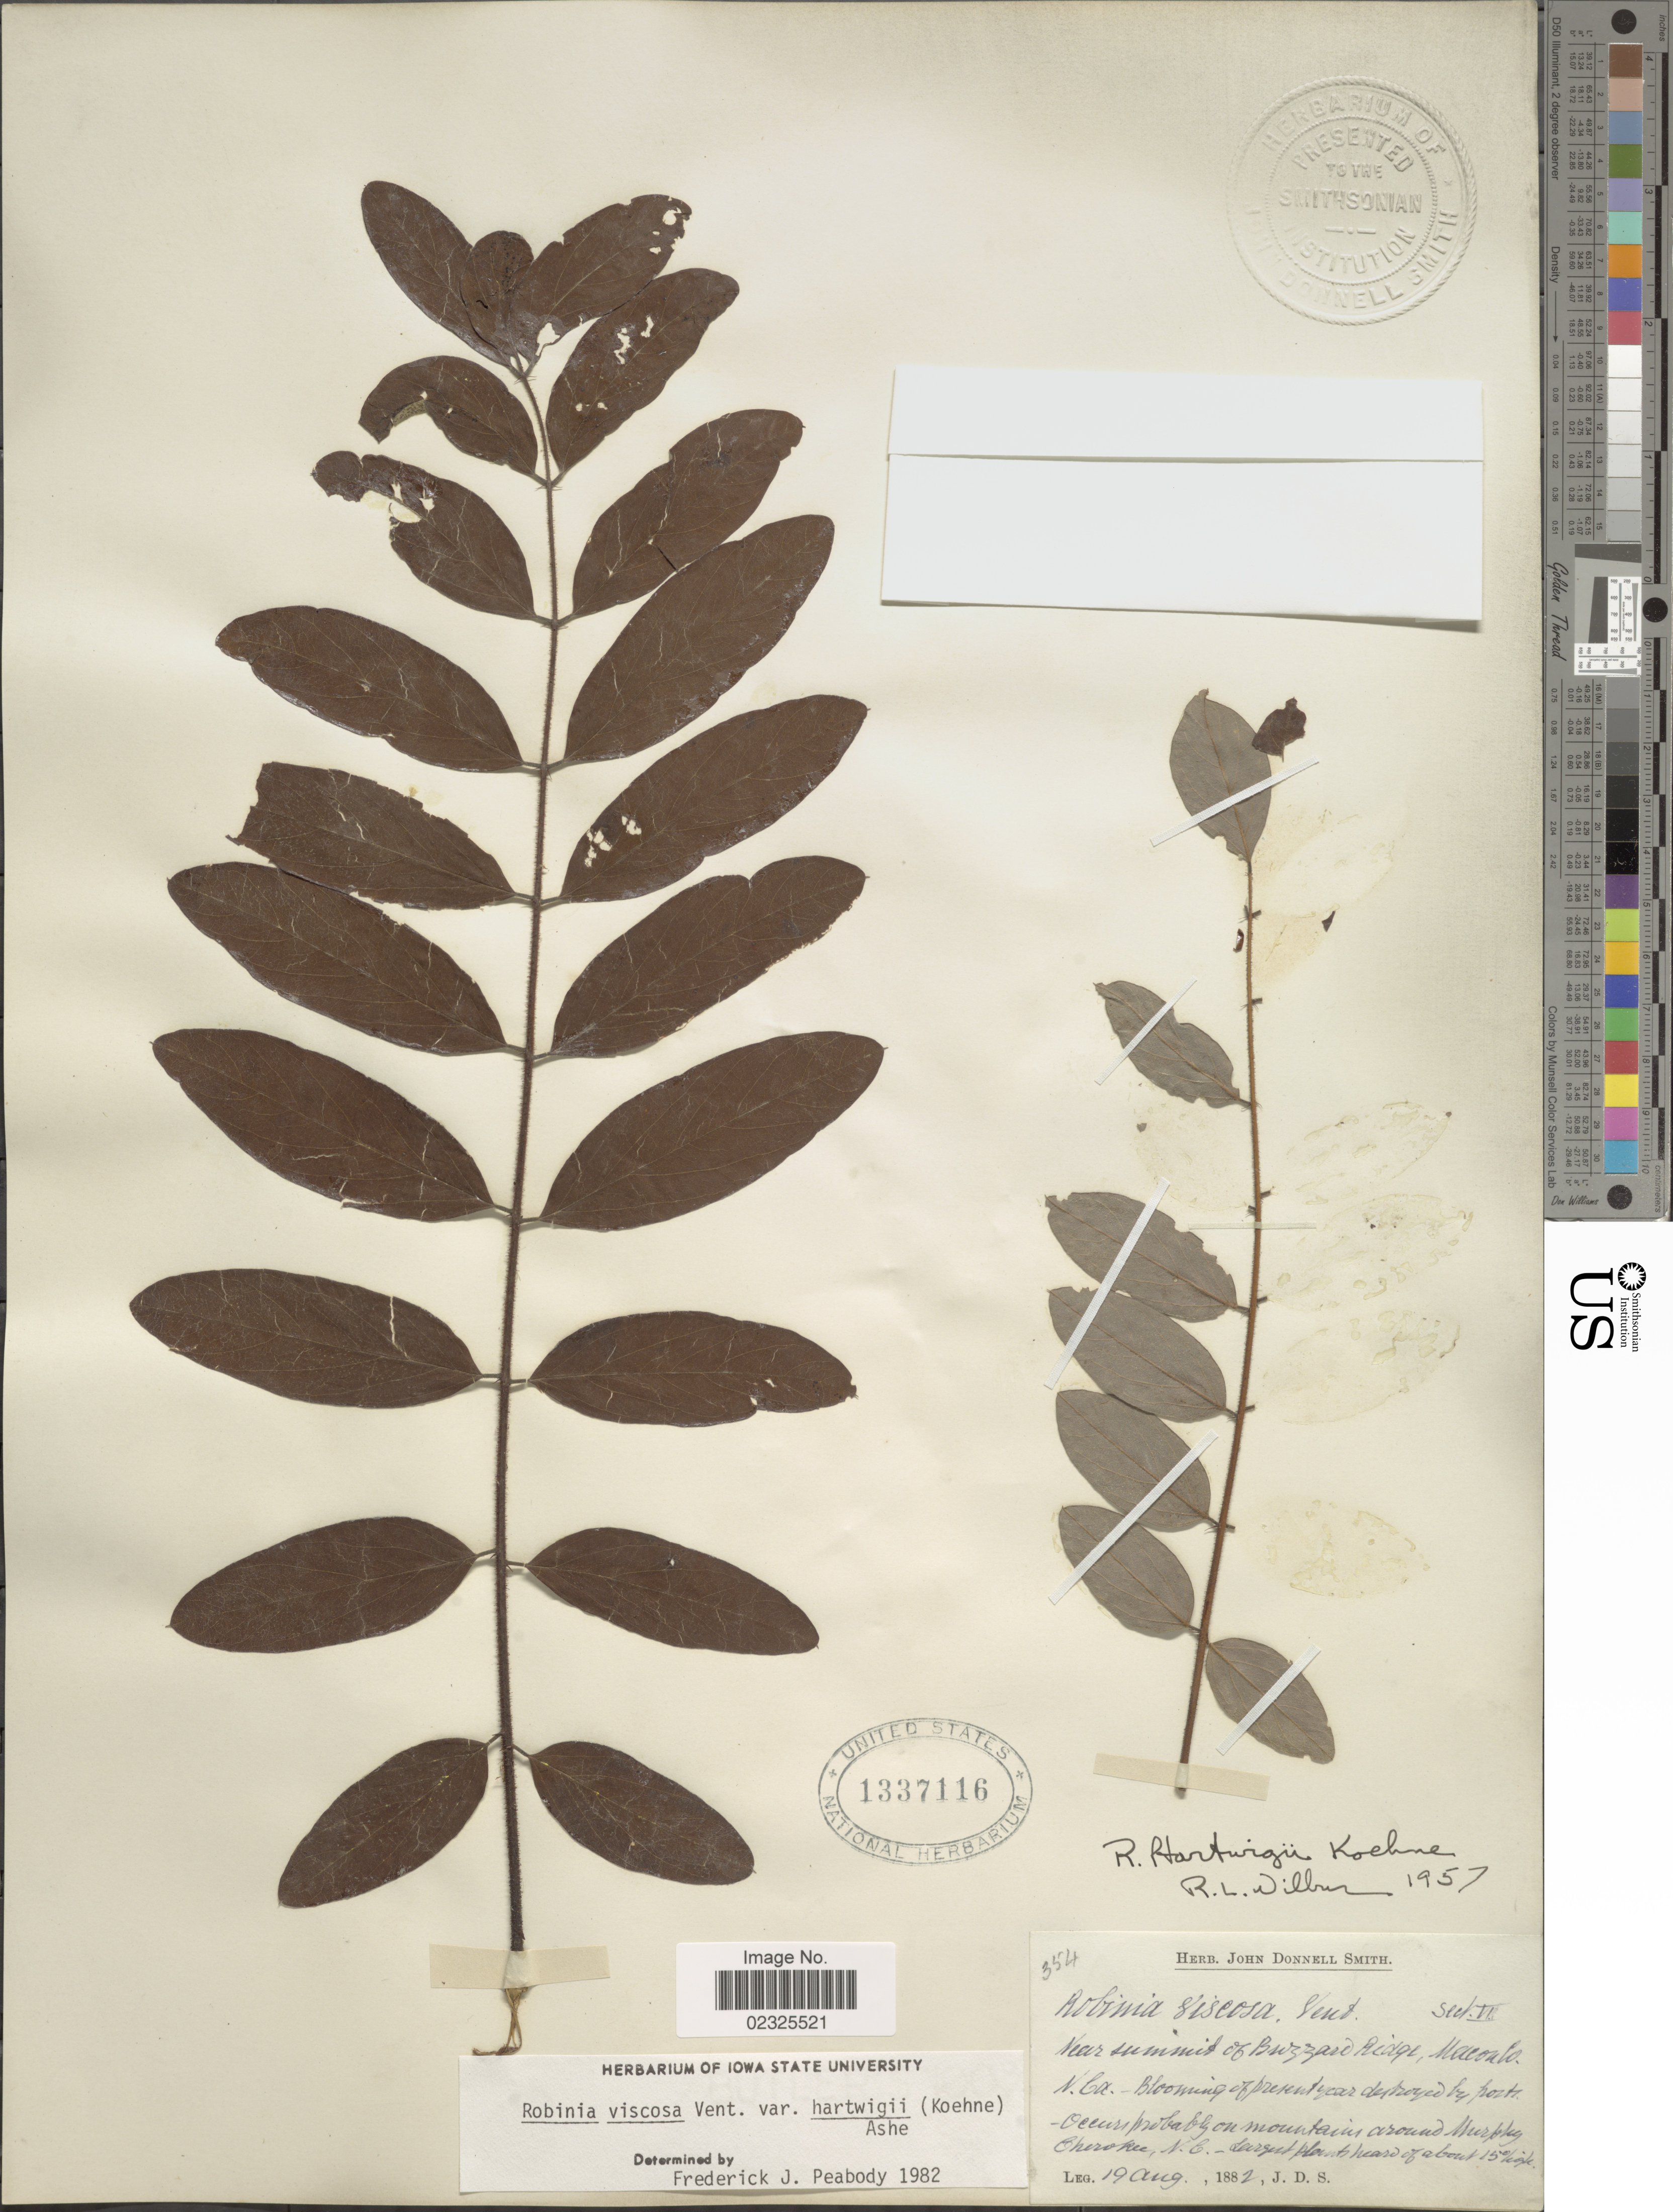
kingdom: Plantae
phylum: Tracheophyta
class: Magnoliopsida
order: Fabales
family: Fabaceae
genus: Robinia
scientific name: Robinia viscosa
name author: Vent.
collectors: J. Donnell Smith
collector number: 354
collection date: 1882-08-19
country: United States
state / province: North Carolina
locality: Near summit of Buzzard Ridge, Macon Co.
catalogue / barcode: US 1337116